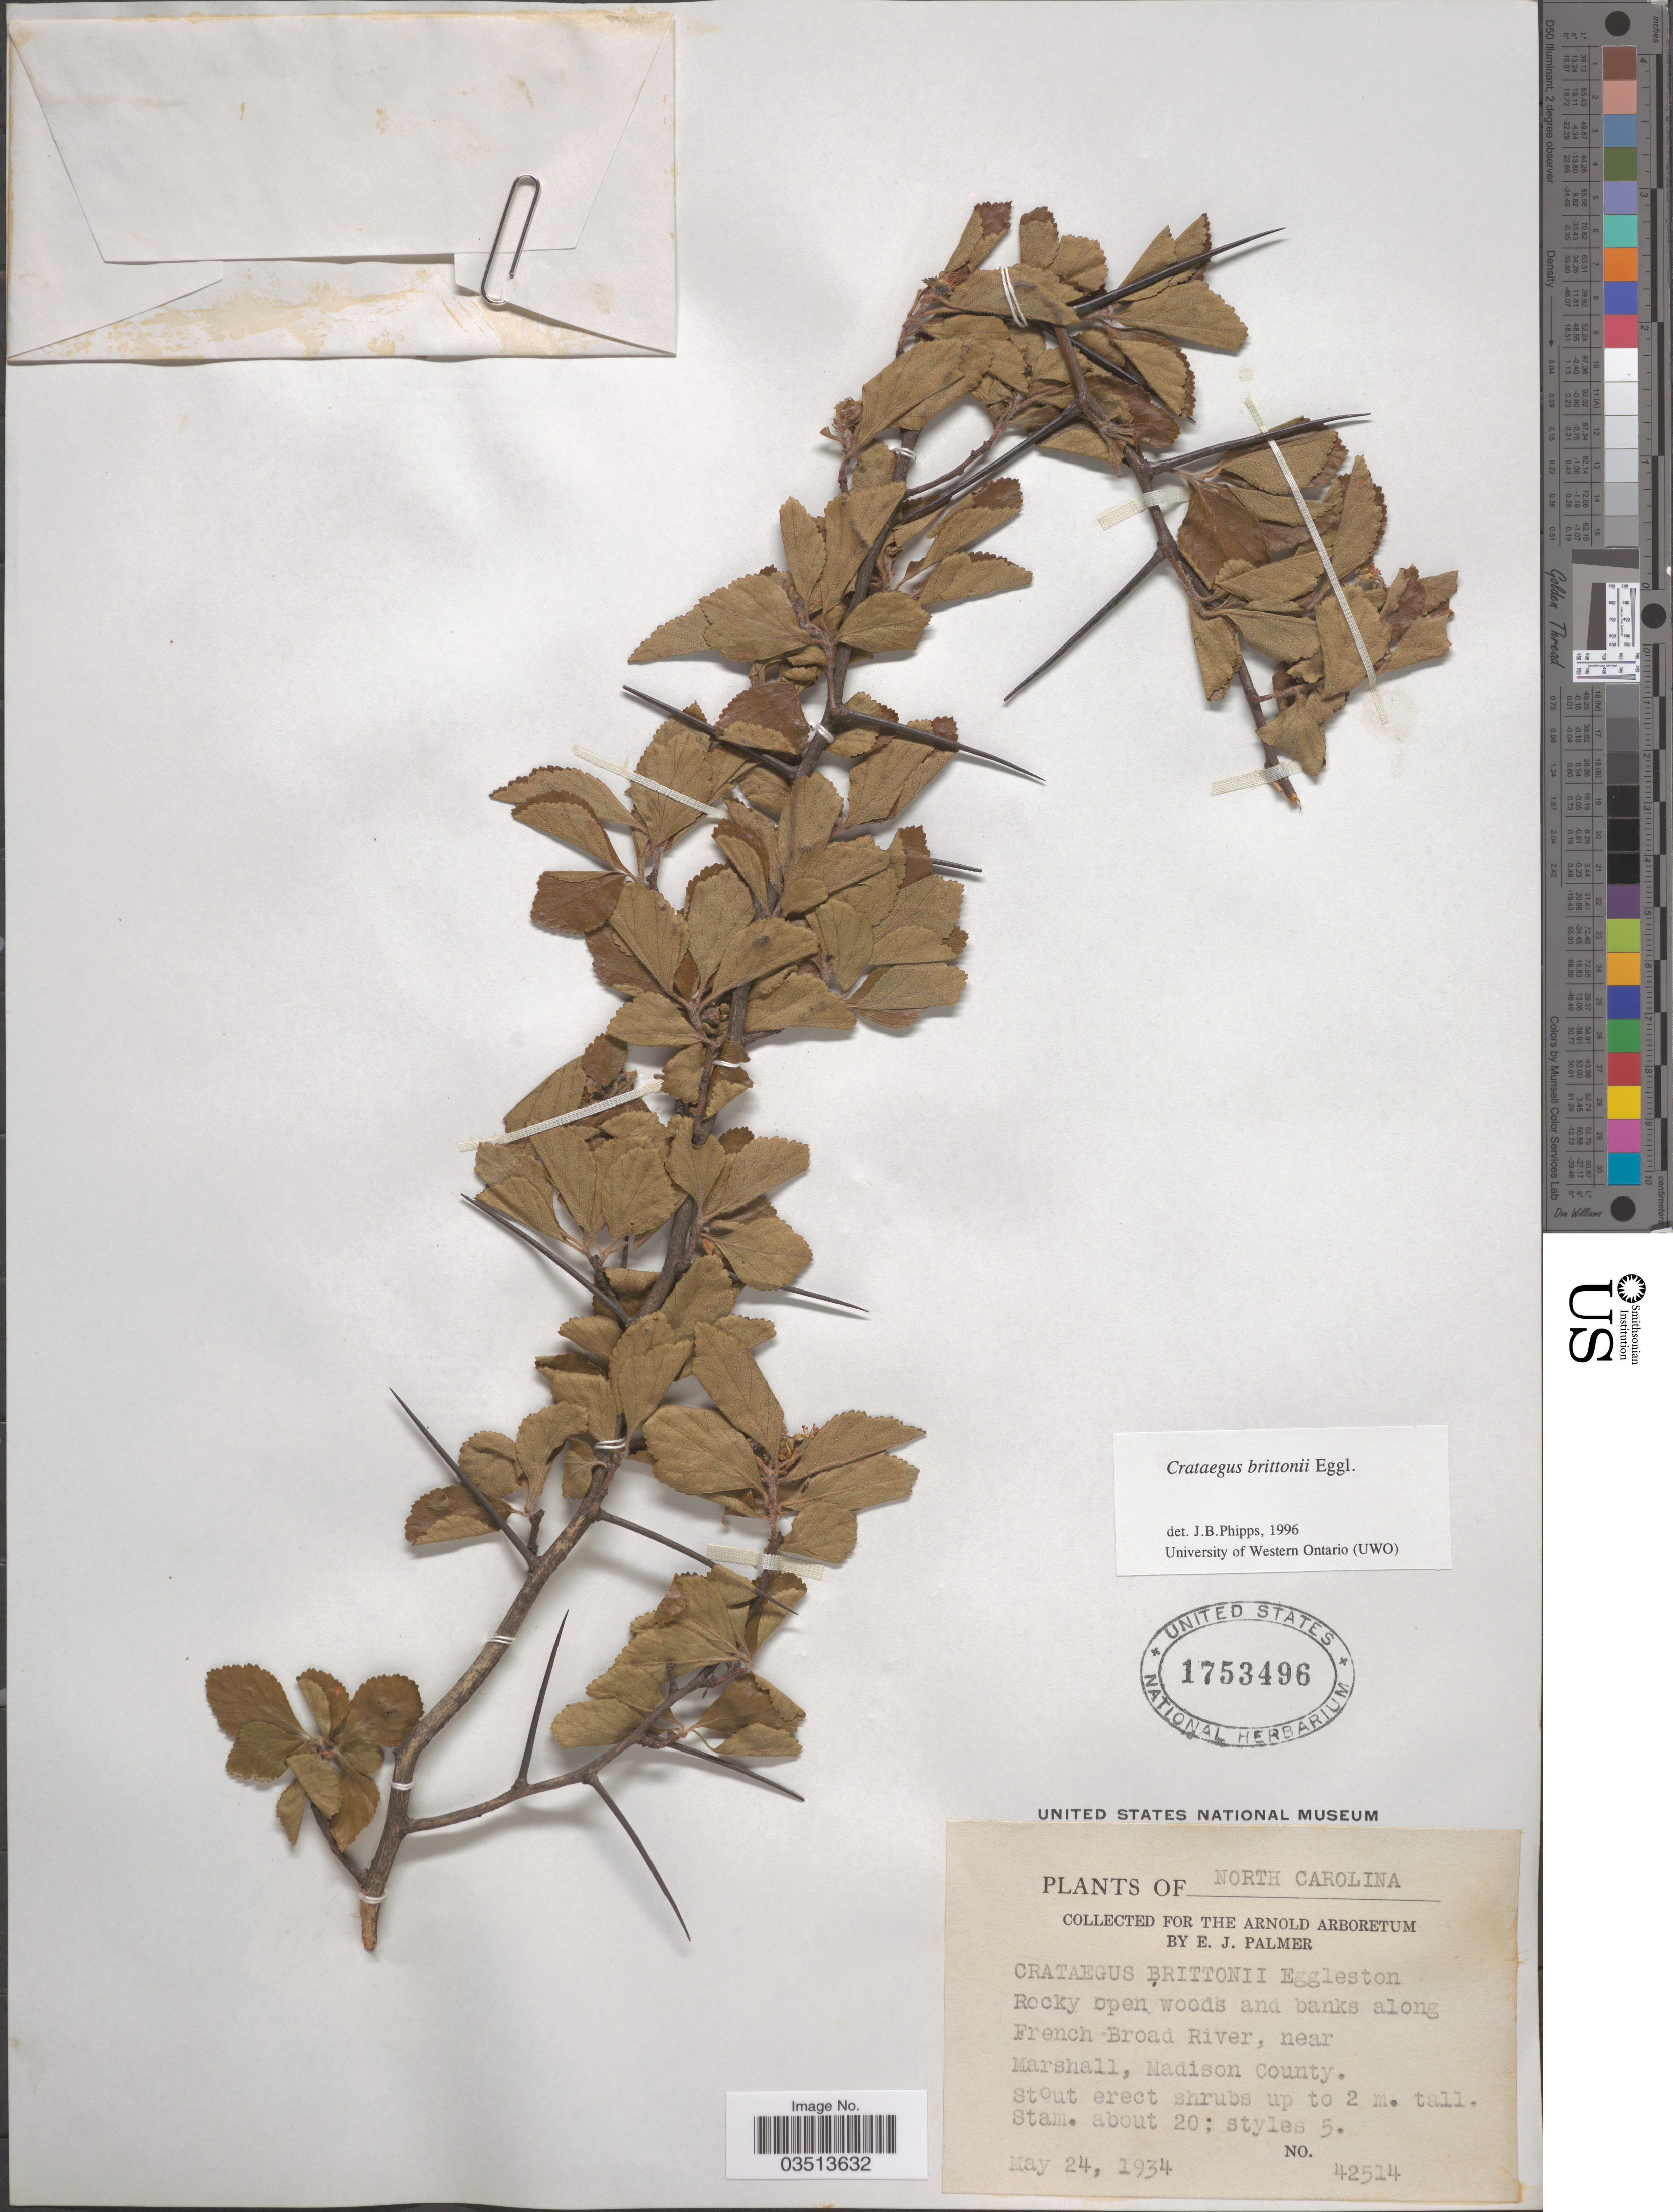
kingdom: Plantae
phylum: Tracheophyta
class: Magnoliopsida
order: Rosales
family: Rosaceae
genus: Crataegus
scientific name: Crataegus brittonii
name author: Eggl.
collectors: E. J. Palmer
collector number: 42514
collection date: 1934-05-24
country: United States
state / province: North Carolina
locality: Rocky open woods and banks along French Broad River, near Marshall, Madison County.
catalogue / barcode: US 1753496